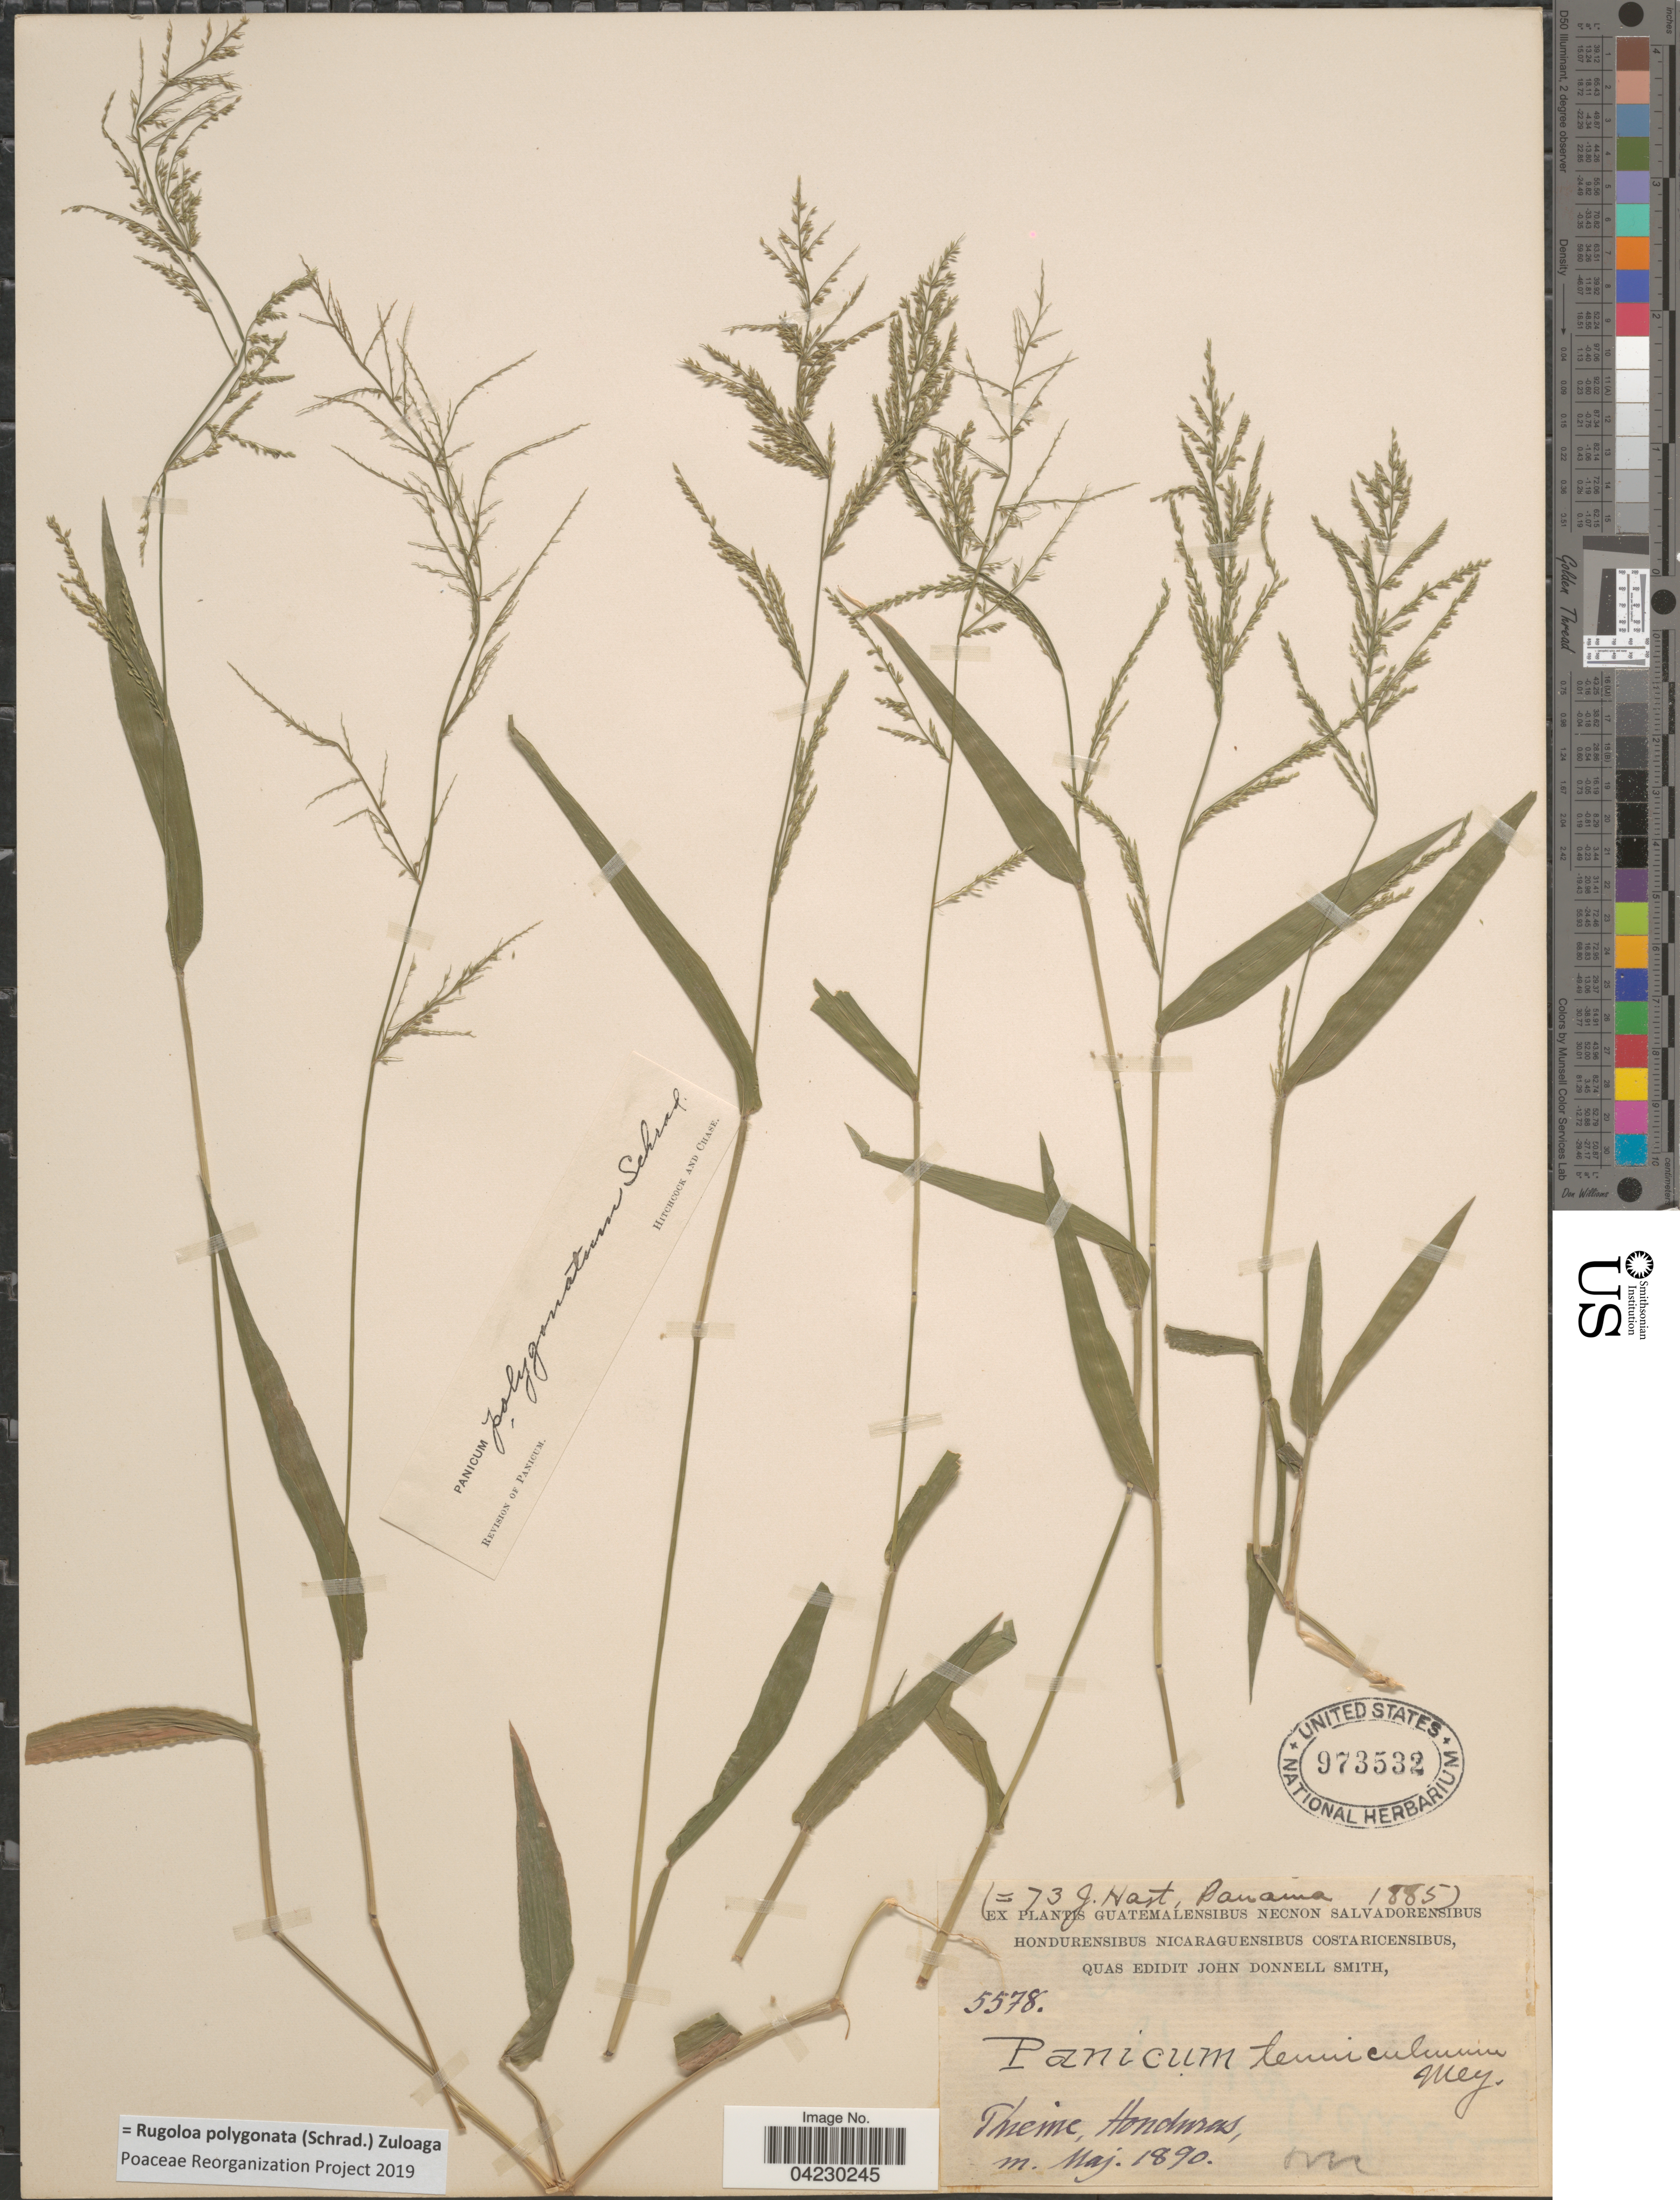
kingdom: Plantae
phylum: Tracheophyta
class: Liliopsida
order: Poales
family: Poaceae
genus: Rugoloa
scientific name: Rugoloa polygonata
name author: (Schrad.) Zuloaga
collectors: Thieme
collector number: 5578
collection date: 1890-05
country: Honduras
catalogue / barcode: US 973532